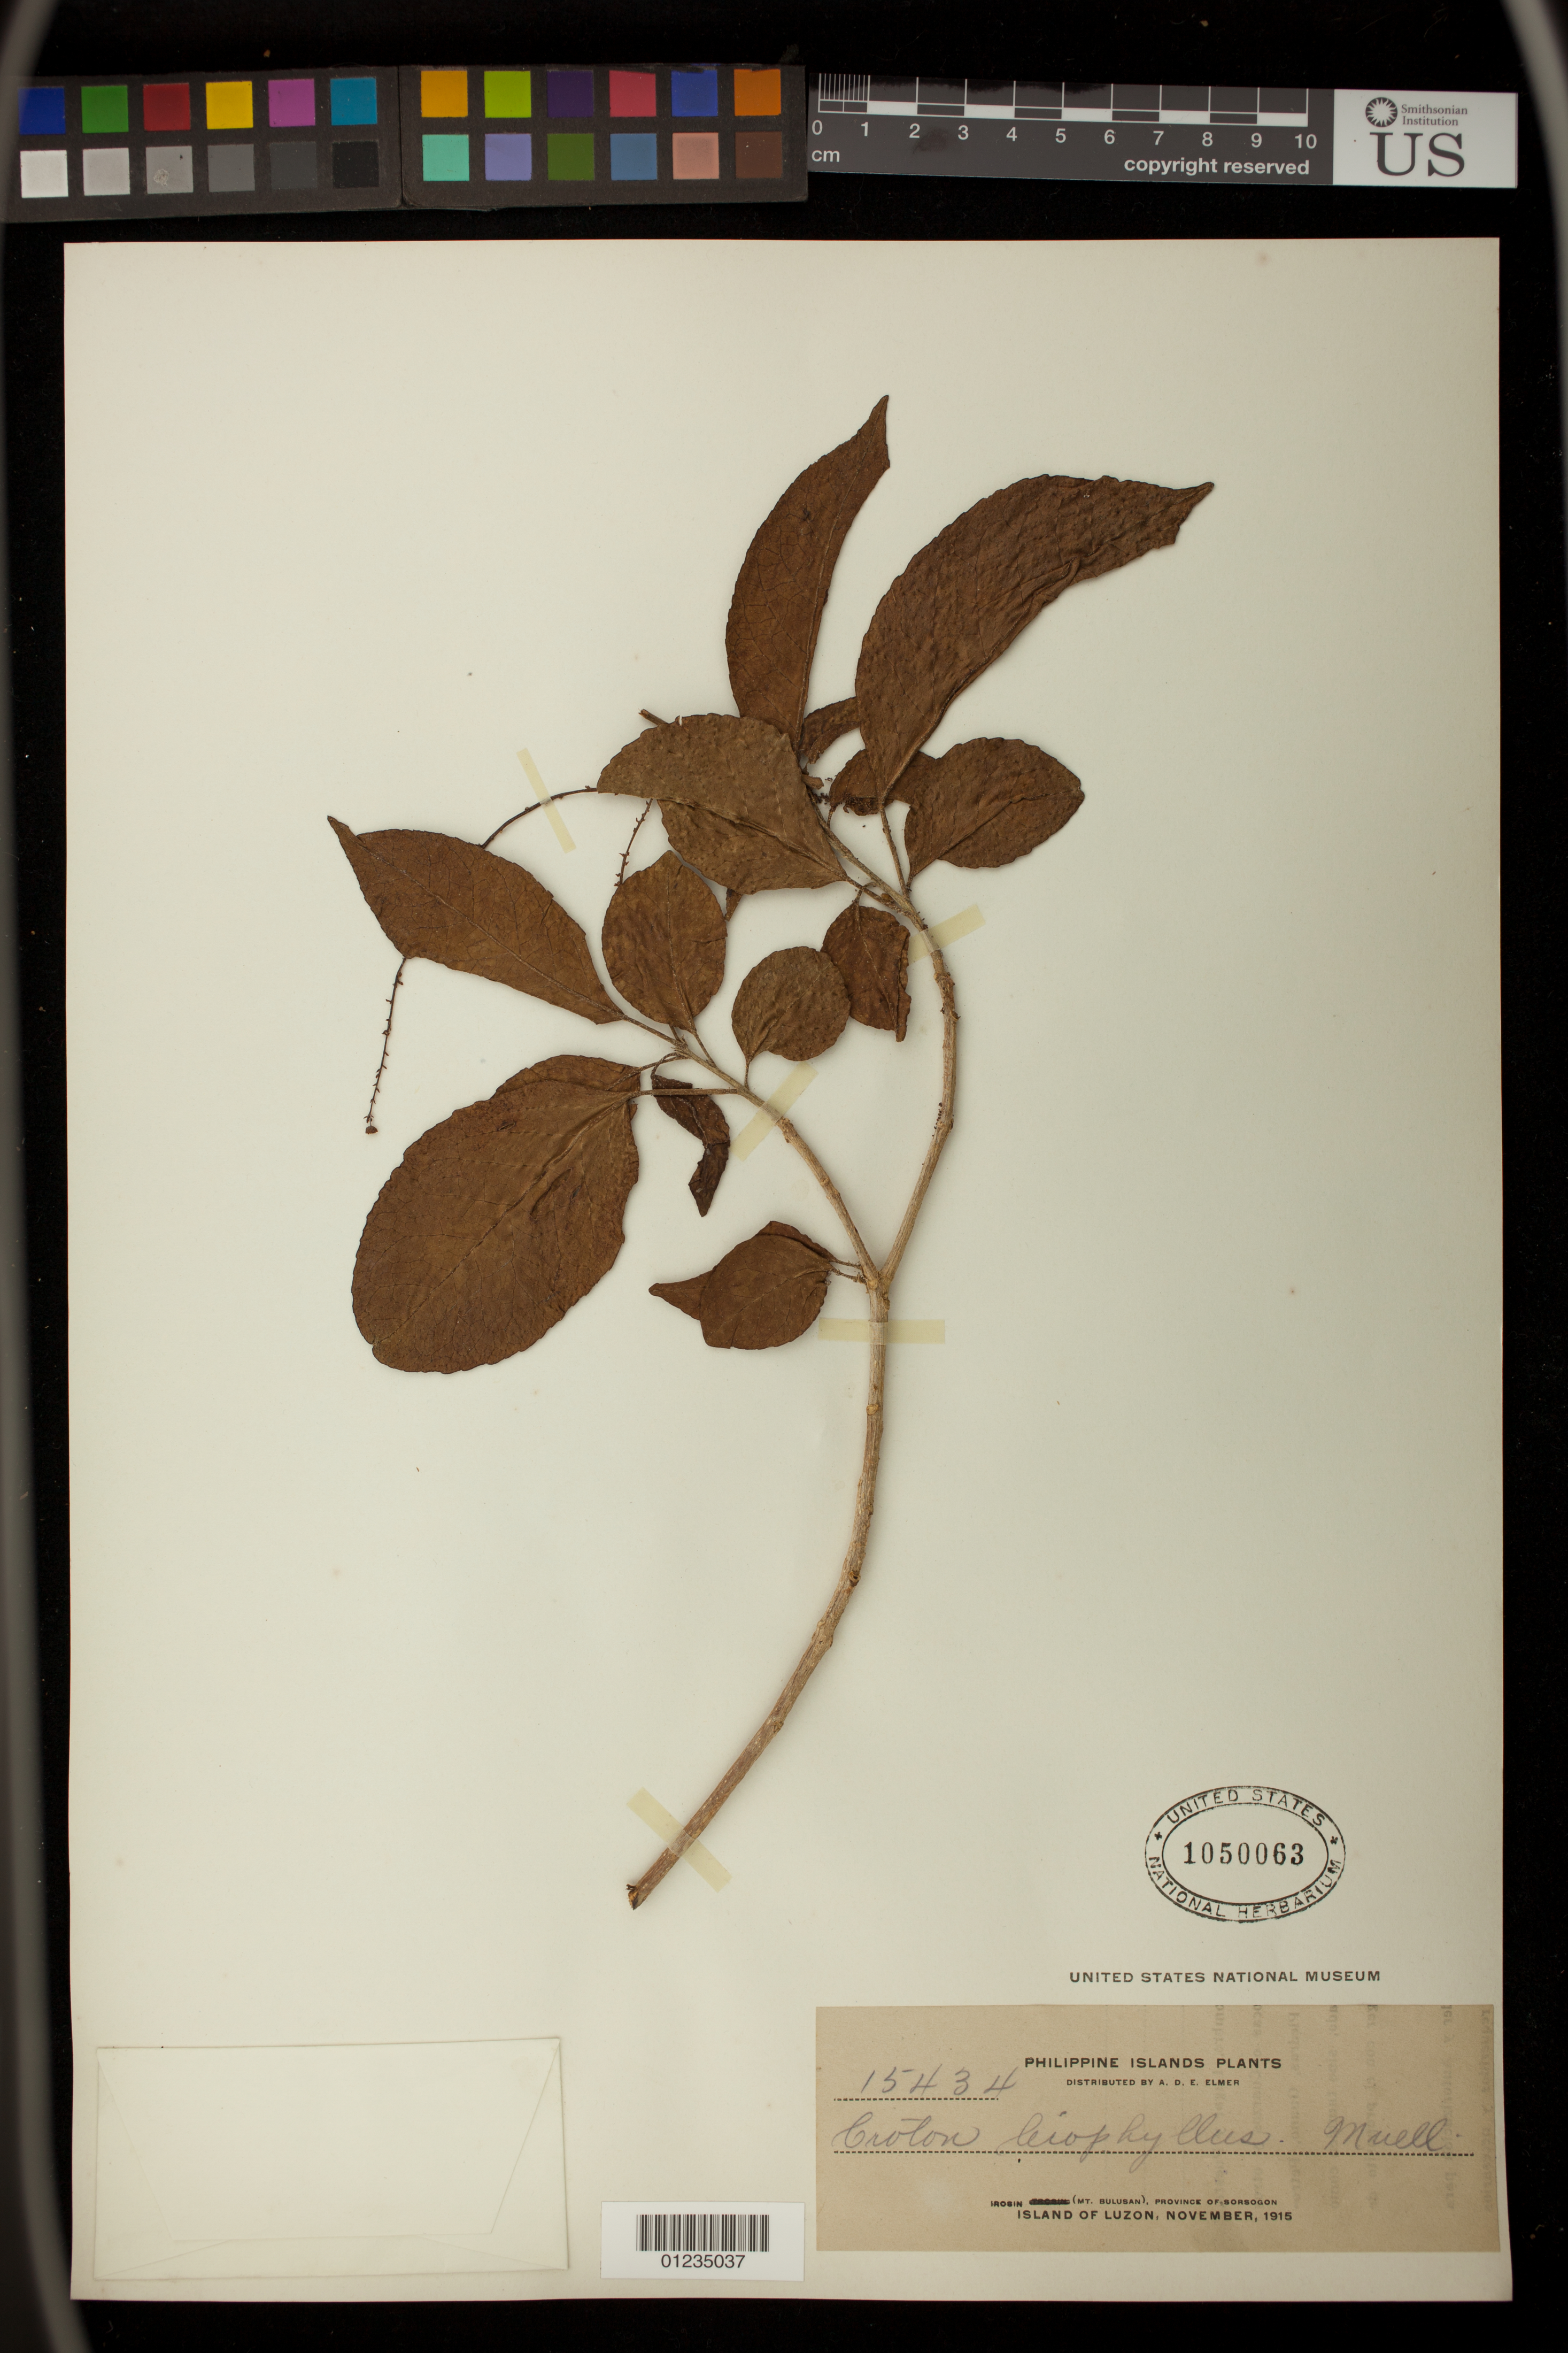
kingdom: Plantae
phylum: Tracheophyta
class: Magnoliopsida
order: Malpighiales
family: Euphorbiaceae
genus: Croton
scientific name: Croton leiophyllus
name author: Müll. Arg.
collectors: A. D. E. Elmer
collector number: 15434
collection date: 1915-11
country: Philippines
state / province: Bicol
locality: Irosin (Mt. Bulusan), Province of Sorsogon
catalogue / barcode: US 1050063